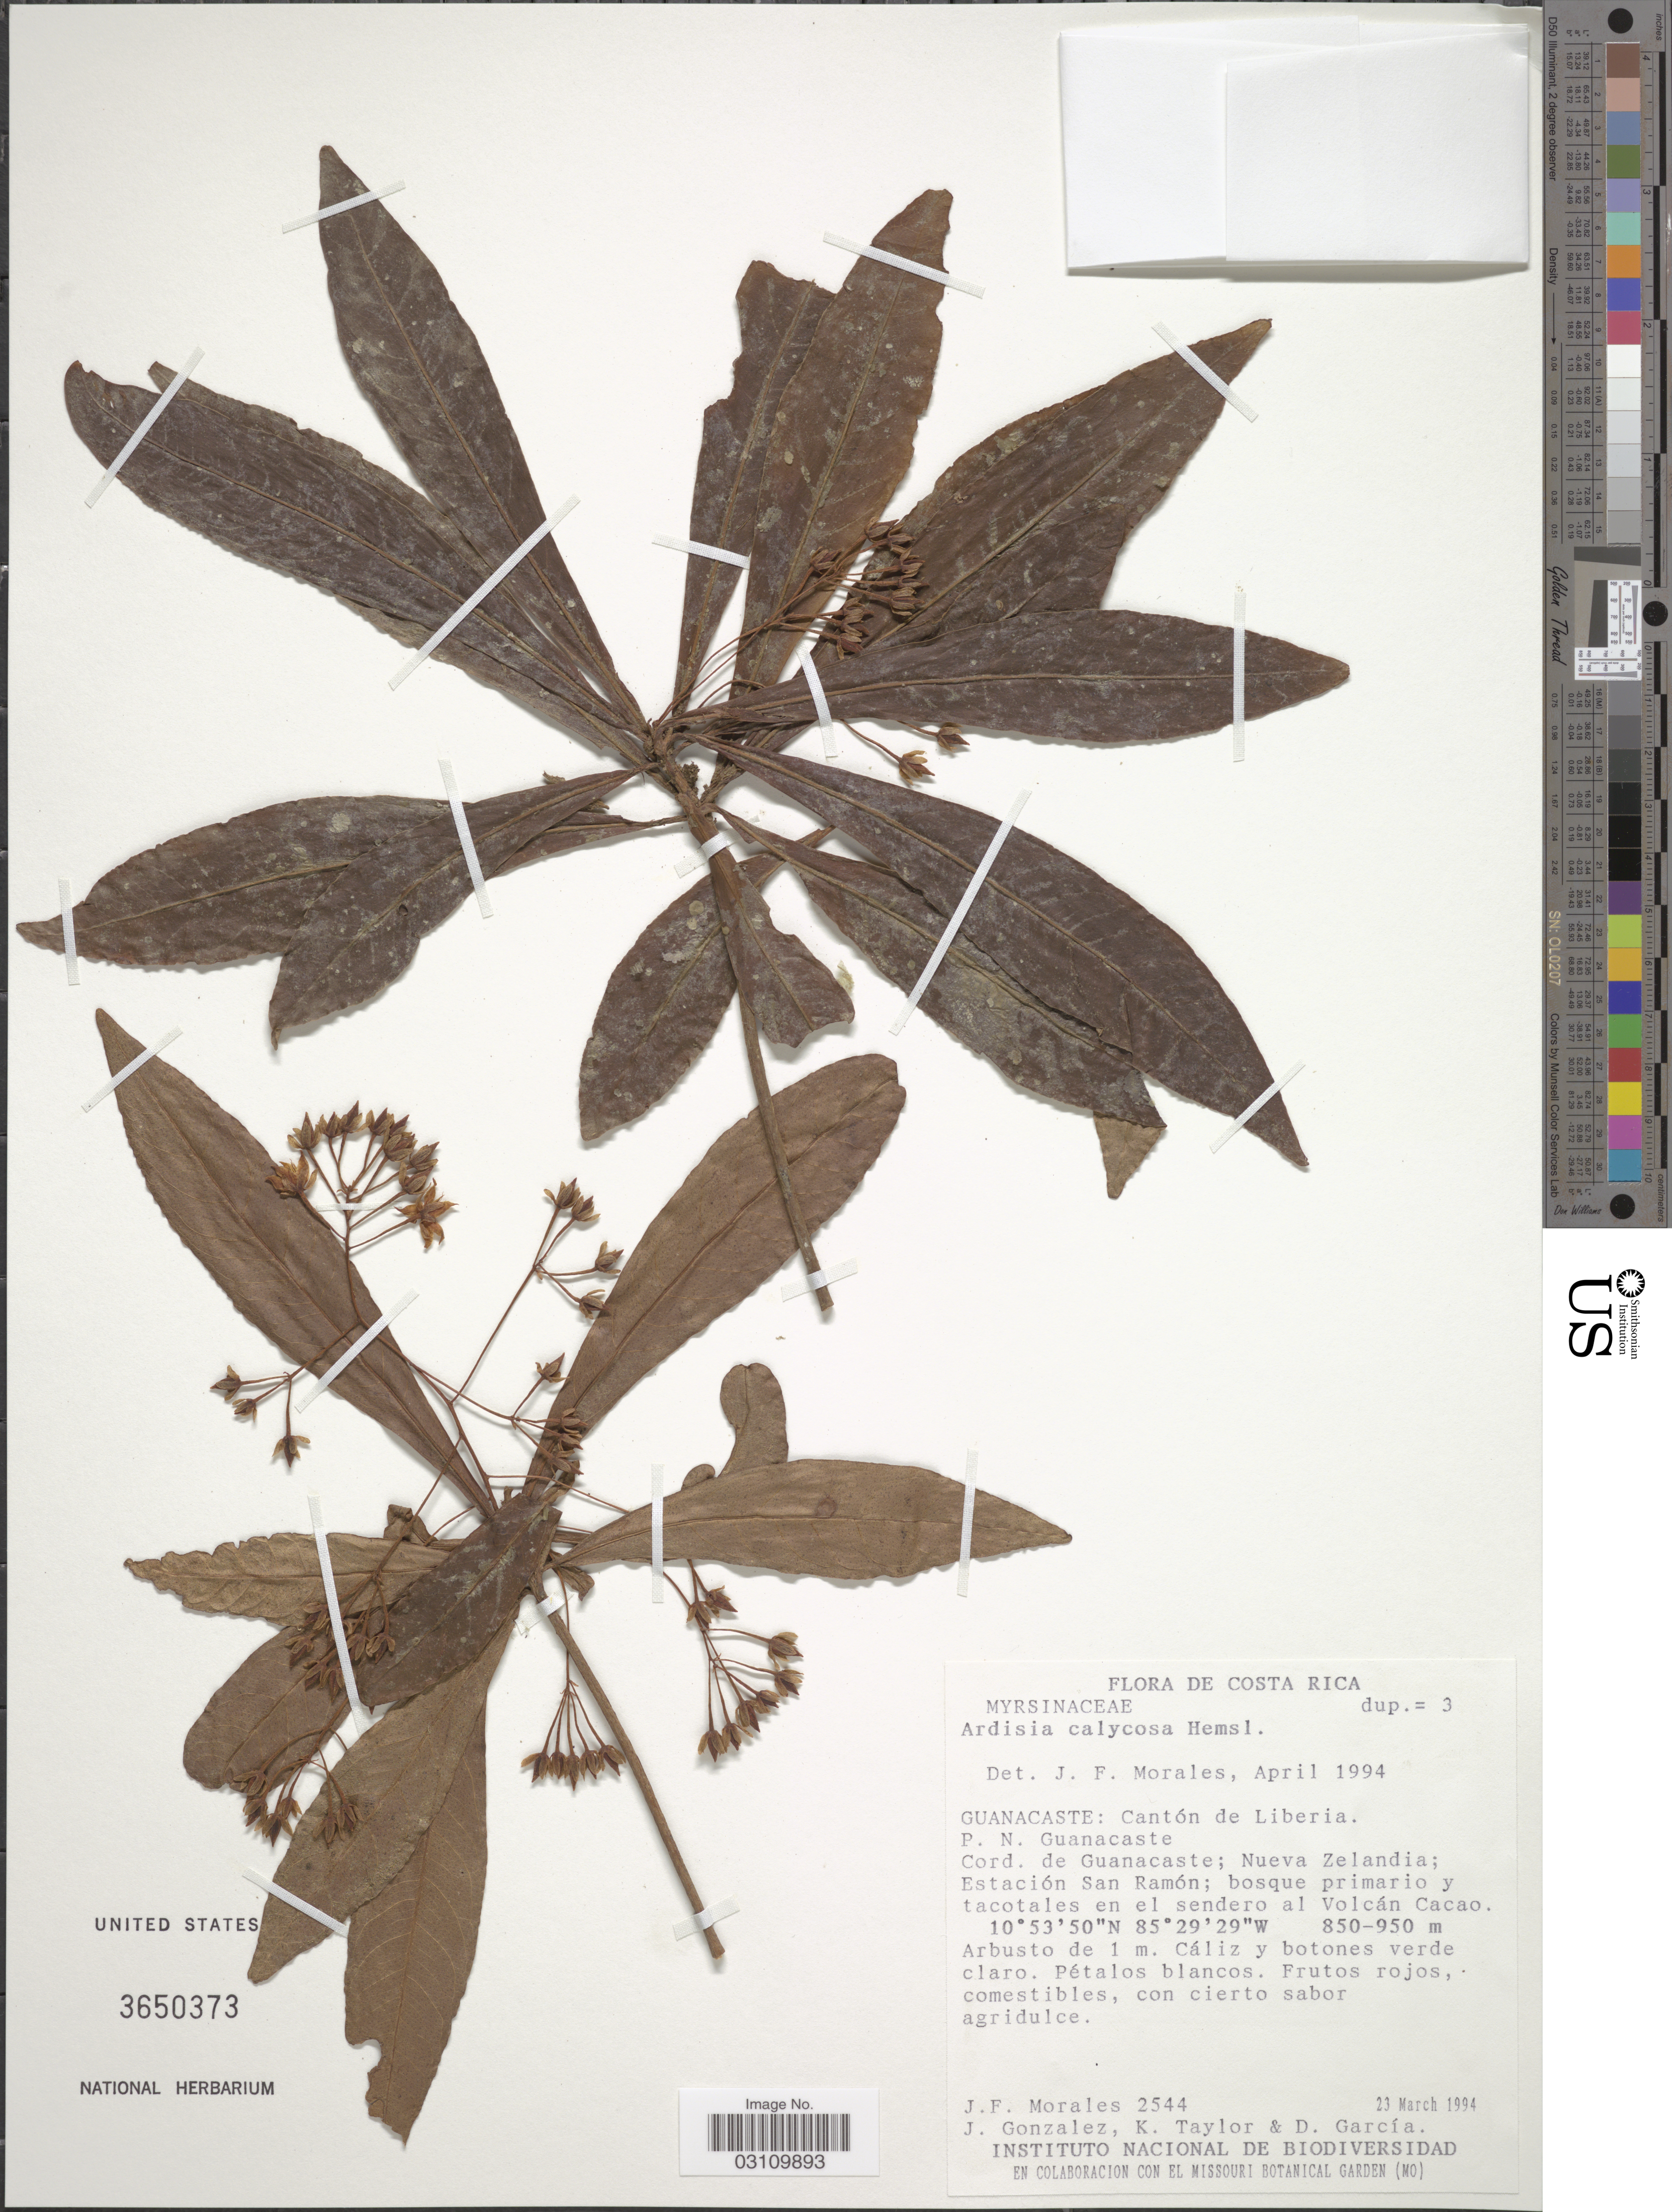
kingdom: Plantae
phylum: Tracheophyta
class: Magnoliopsida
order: Ericales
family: Primulaceae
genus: Ardisia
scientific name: Ardisia calycosa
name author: Hemsl.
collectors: J. Morales, J. Gonzalez, K. Taylor & D. García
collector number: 2544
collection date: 1994-03-23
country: Costa Rica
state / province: Guanacaste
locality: Cantón de Liberia. P.N. Guanacaste. Cord. de Guanacaste; Nueva Zelandia; Estación San Ramón; bosque primario y tacotales en el sendero al Volcán Cacao.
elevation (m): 850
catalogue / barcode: US 3650373